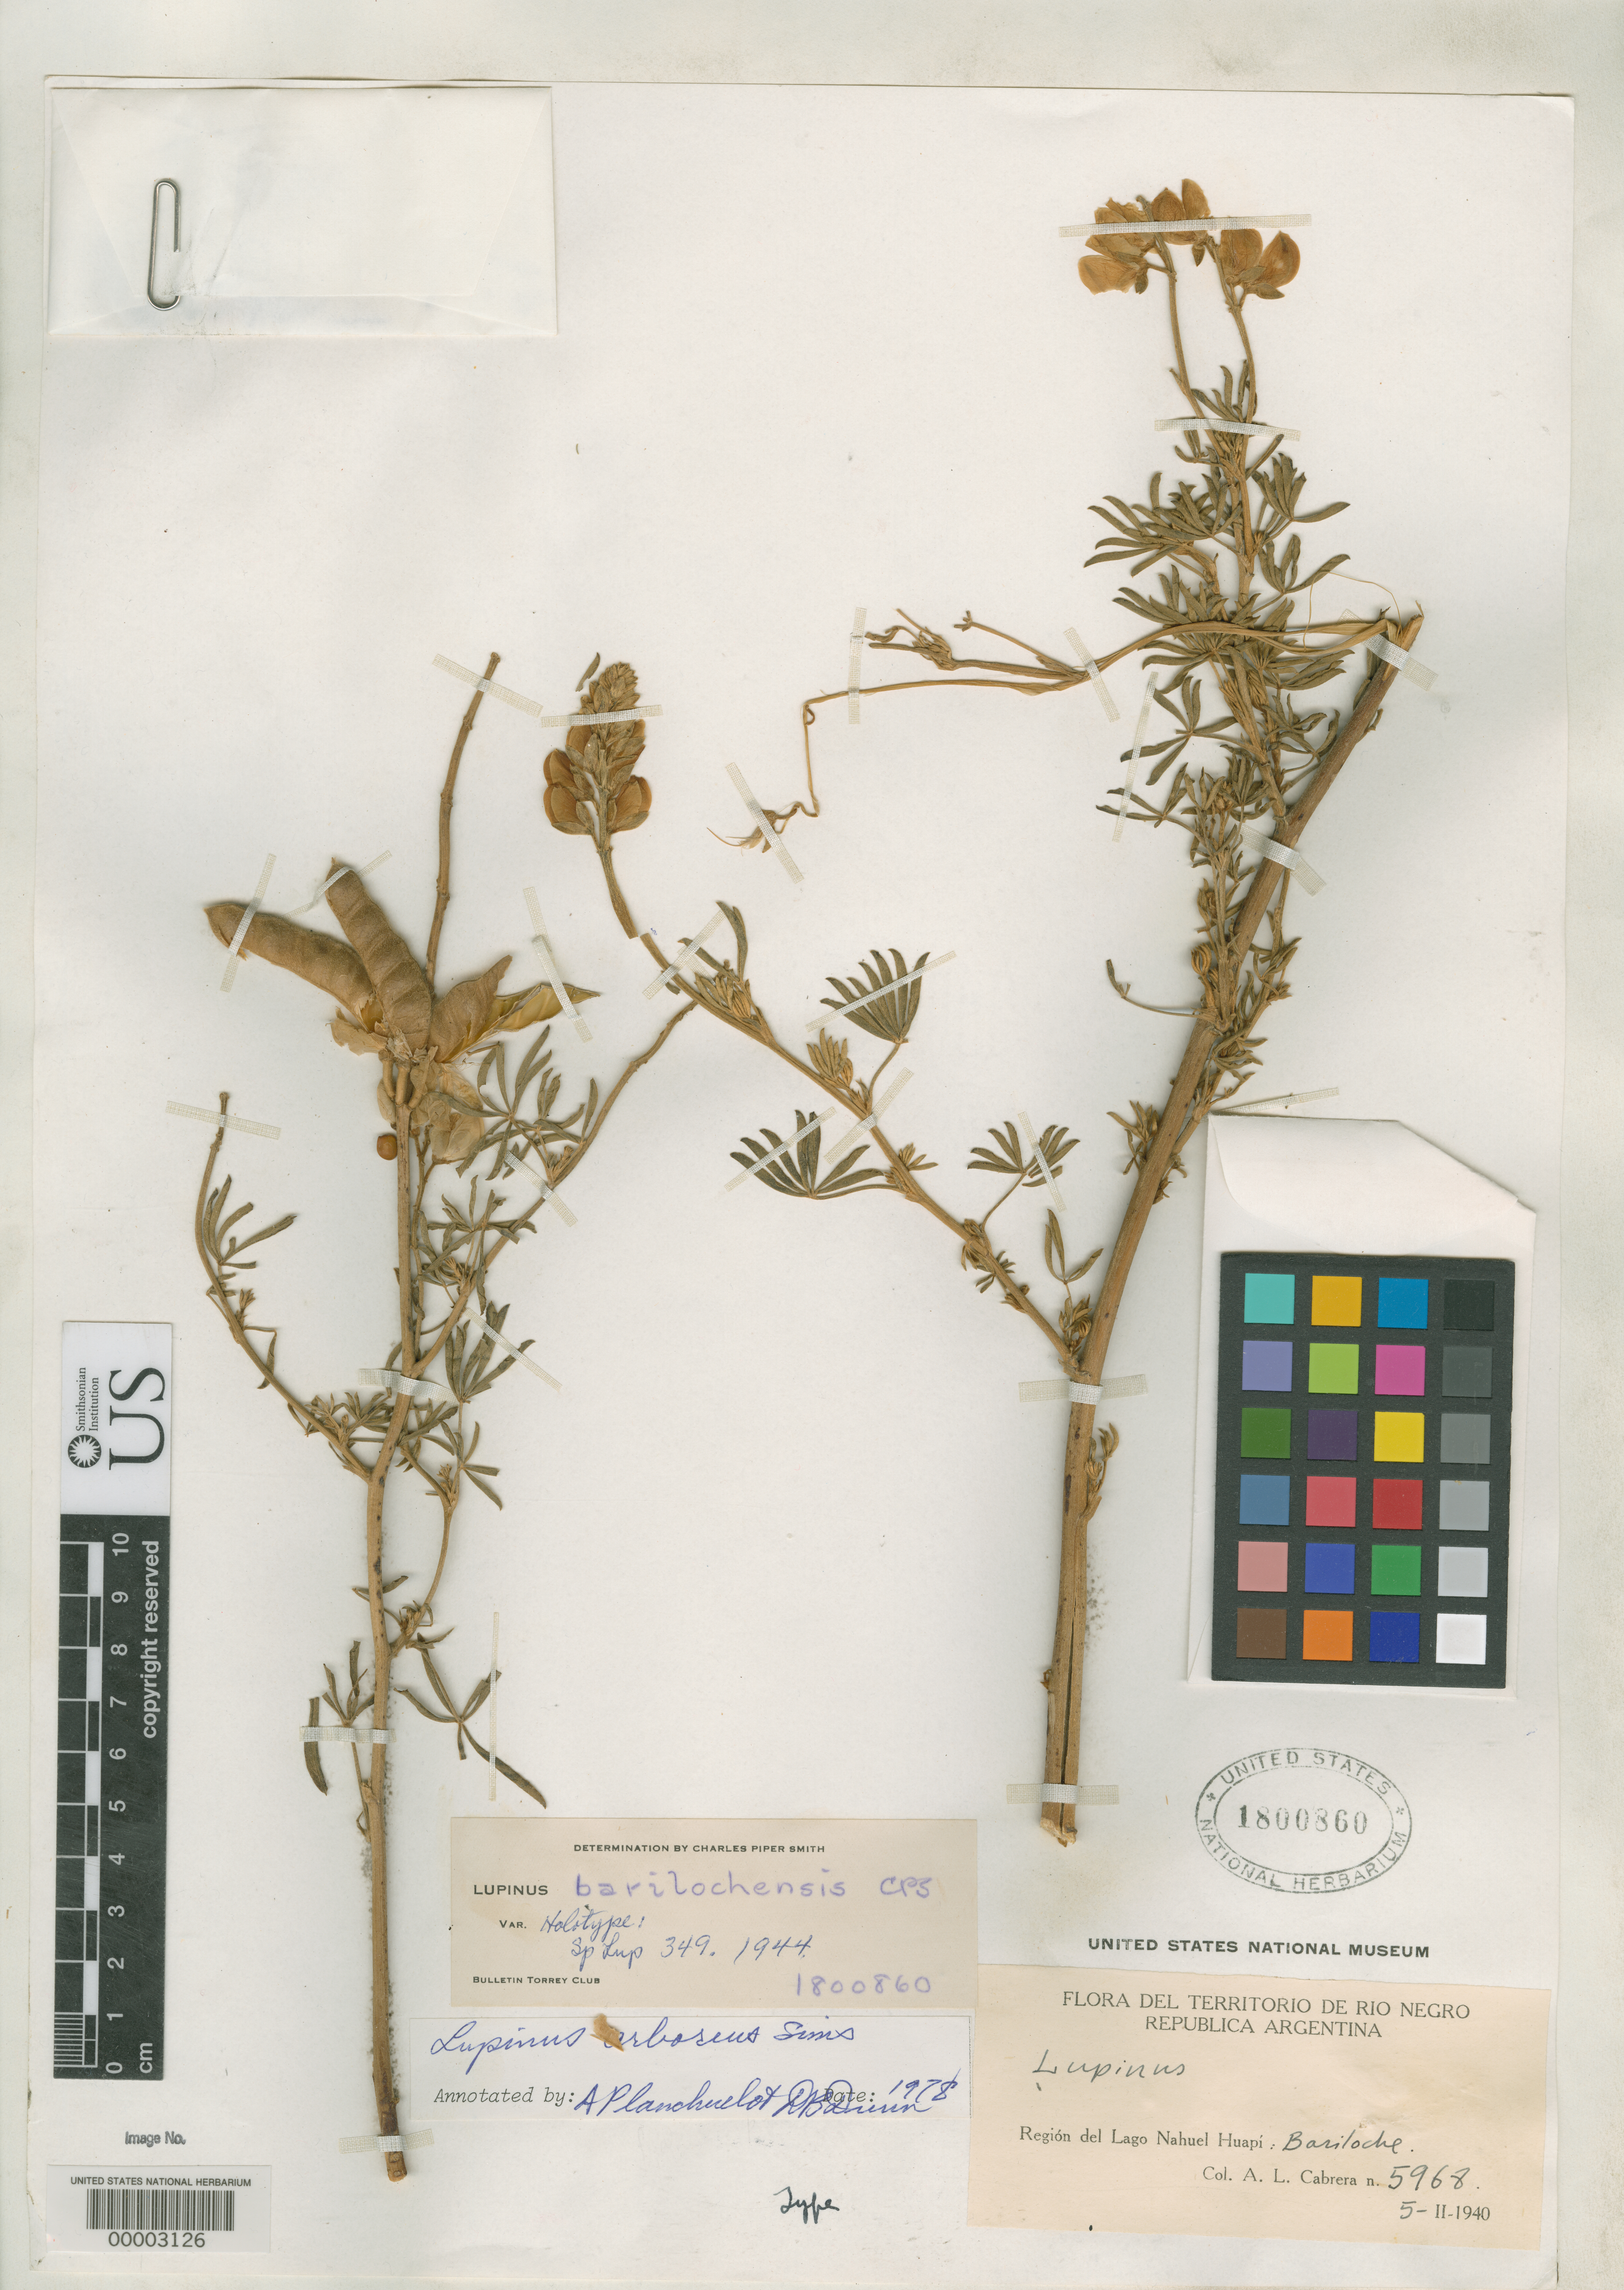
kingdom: Plantae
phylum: Tracheophyta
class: Magnoliopsida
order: Fabales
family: Fabaceae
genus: Lupinus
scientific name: Lupinus barilochensis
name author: C.P. Sm.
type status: Holotype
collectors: A. L. Cabrera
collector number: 5968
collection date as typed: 05 Feb 1940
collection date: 1940-02-05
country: Argentina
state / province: Río Negro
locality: Lago Nahuel Huapi, Bariloche.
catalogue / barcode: US 1800860